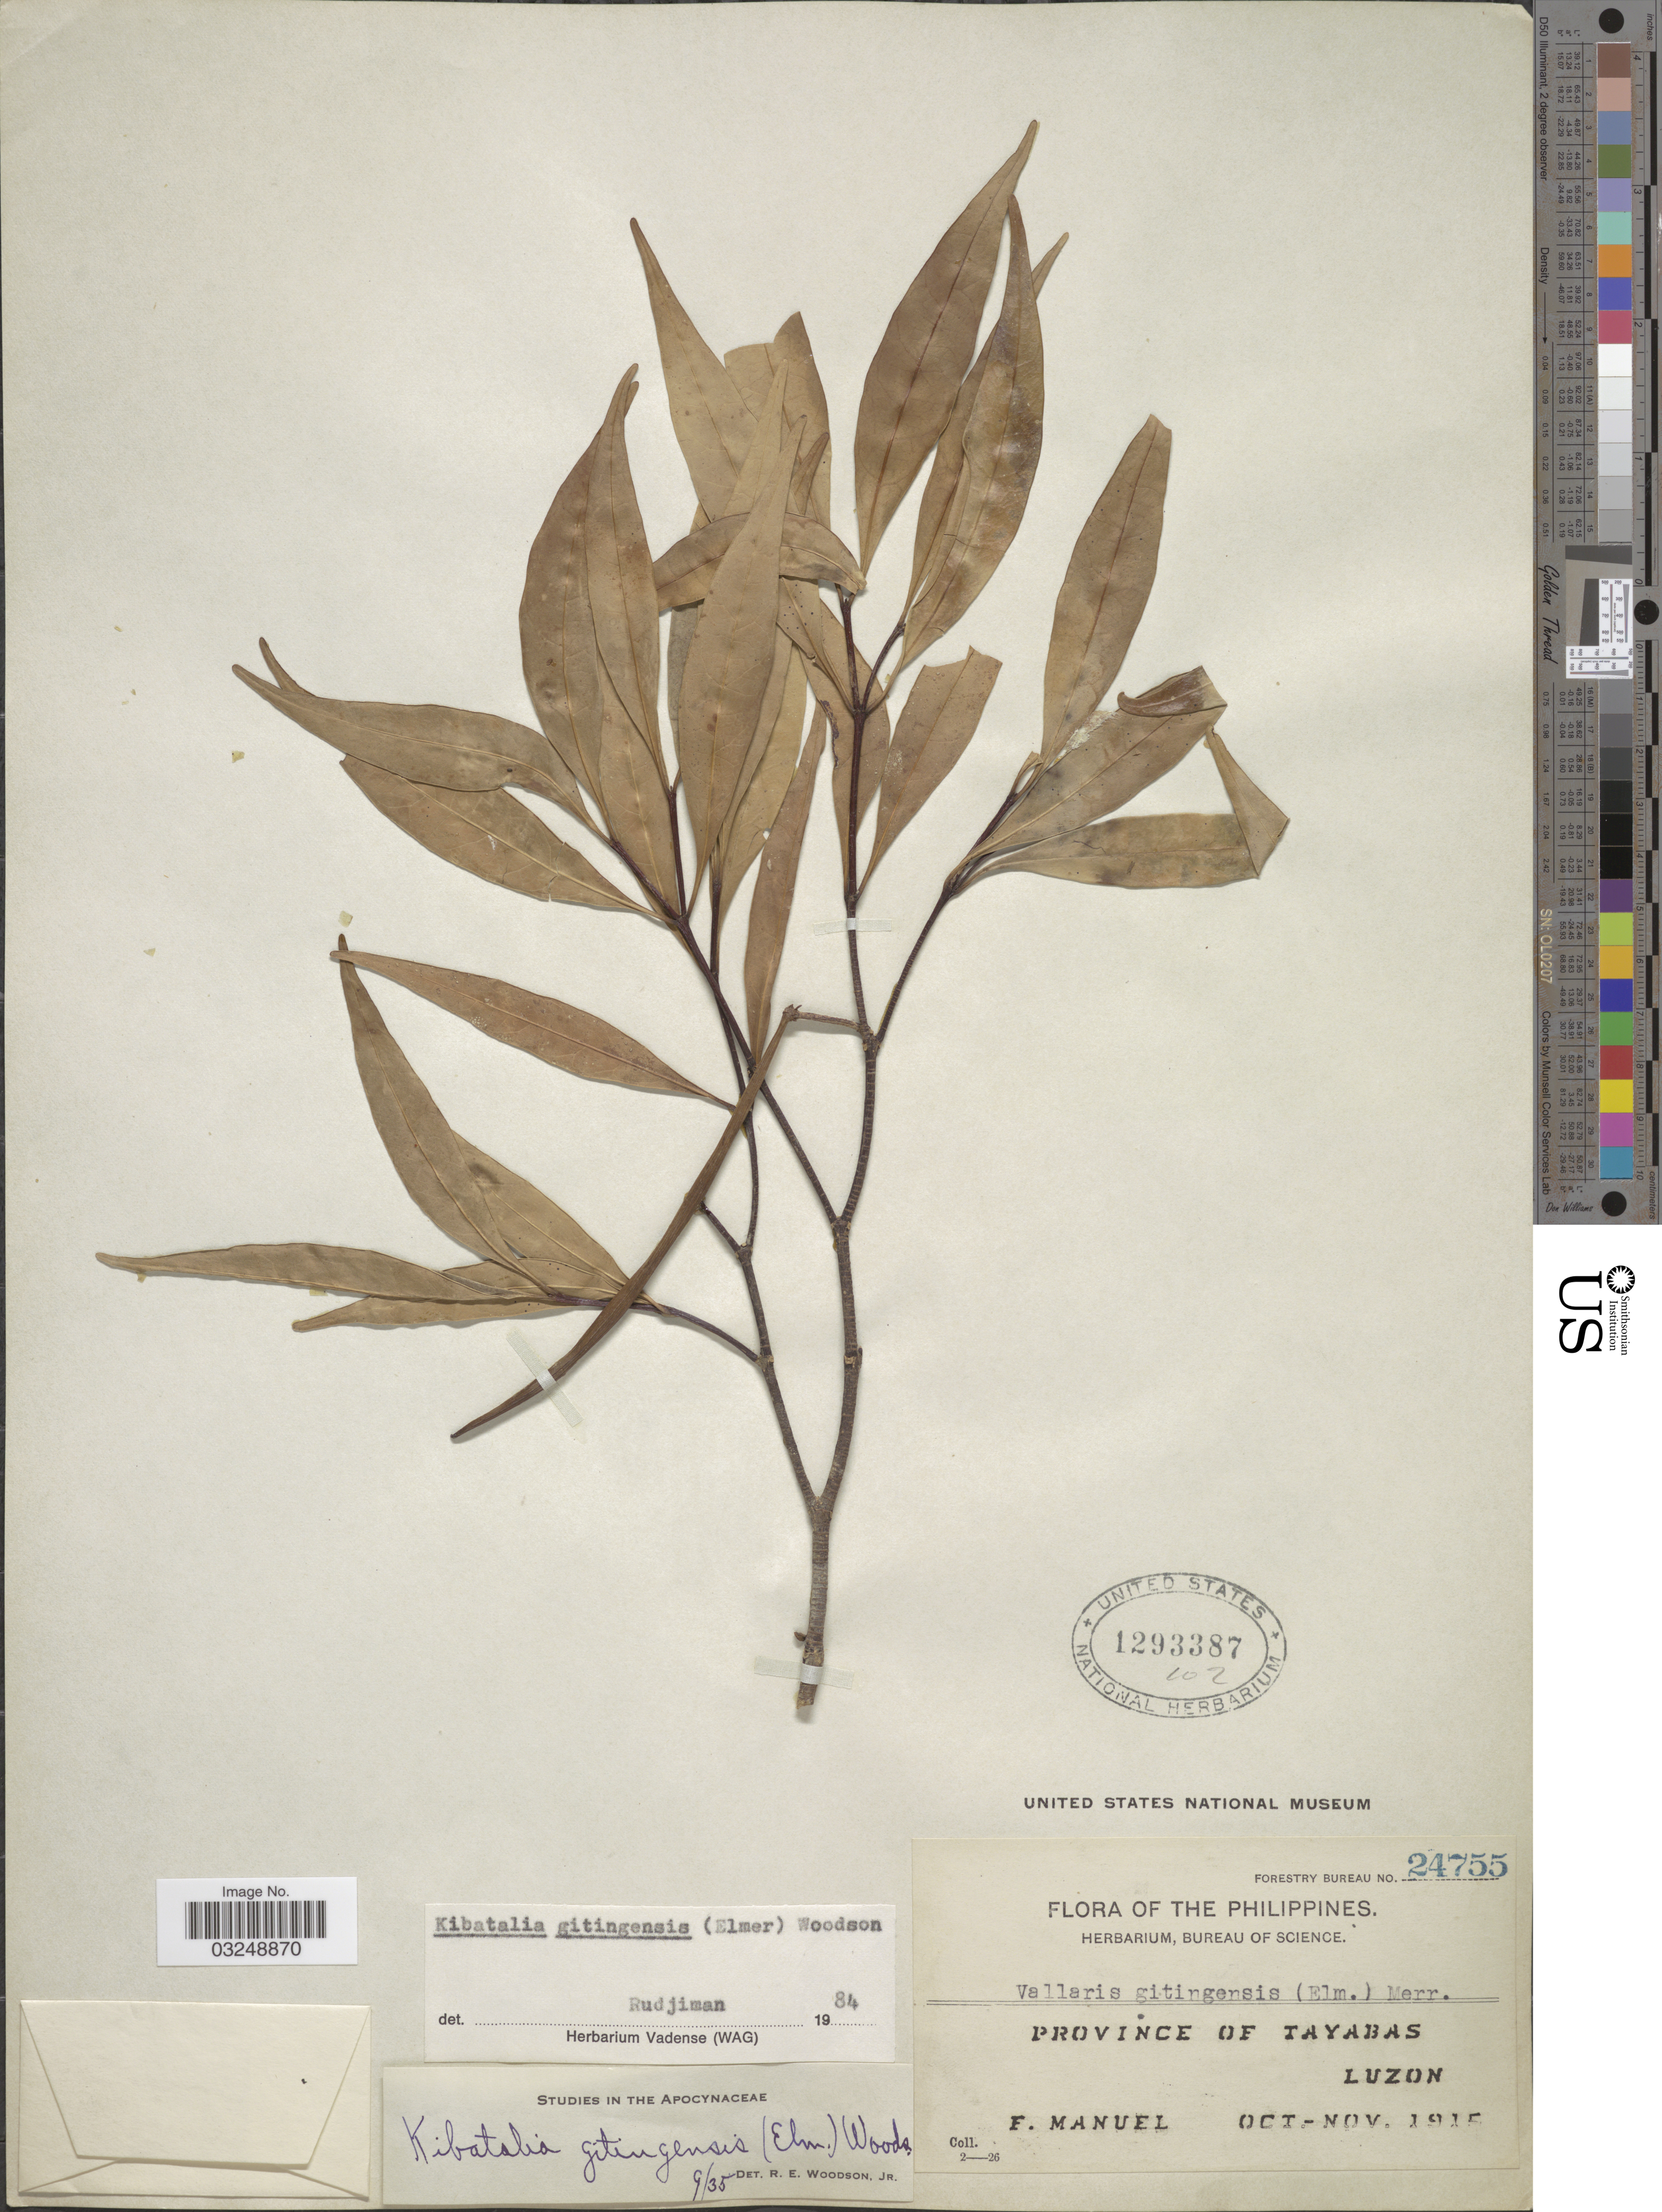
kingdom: Plantae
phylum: Tracheophyta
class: Magnoliopsida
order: Gentianales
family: Apocynaceae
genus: Kibatalia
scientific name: Kibatalia gitingensis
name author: (Elmer) Woodson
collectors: F. Manuel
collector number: Forestry Bureau 24755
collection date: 1915-10/1915-11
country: Philippines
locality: Province of Tayabas, Luzon.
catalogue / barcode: US 1293387